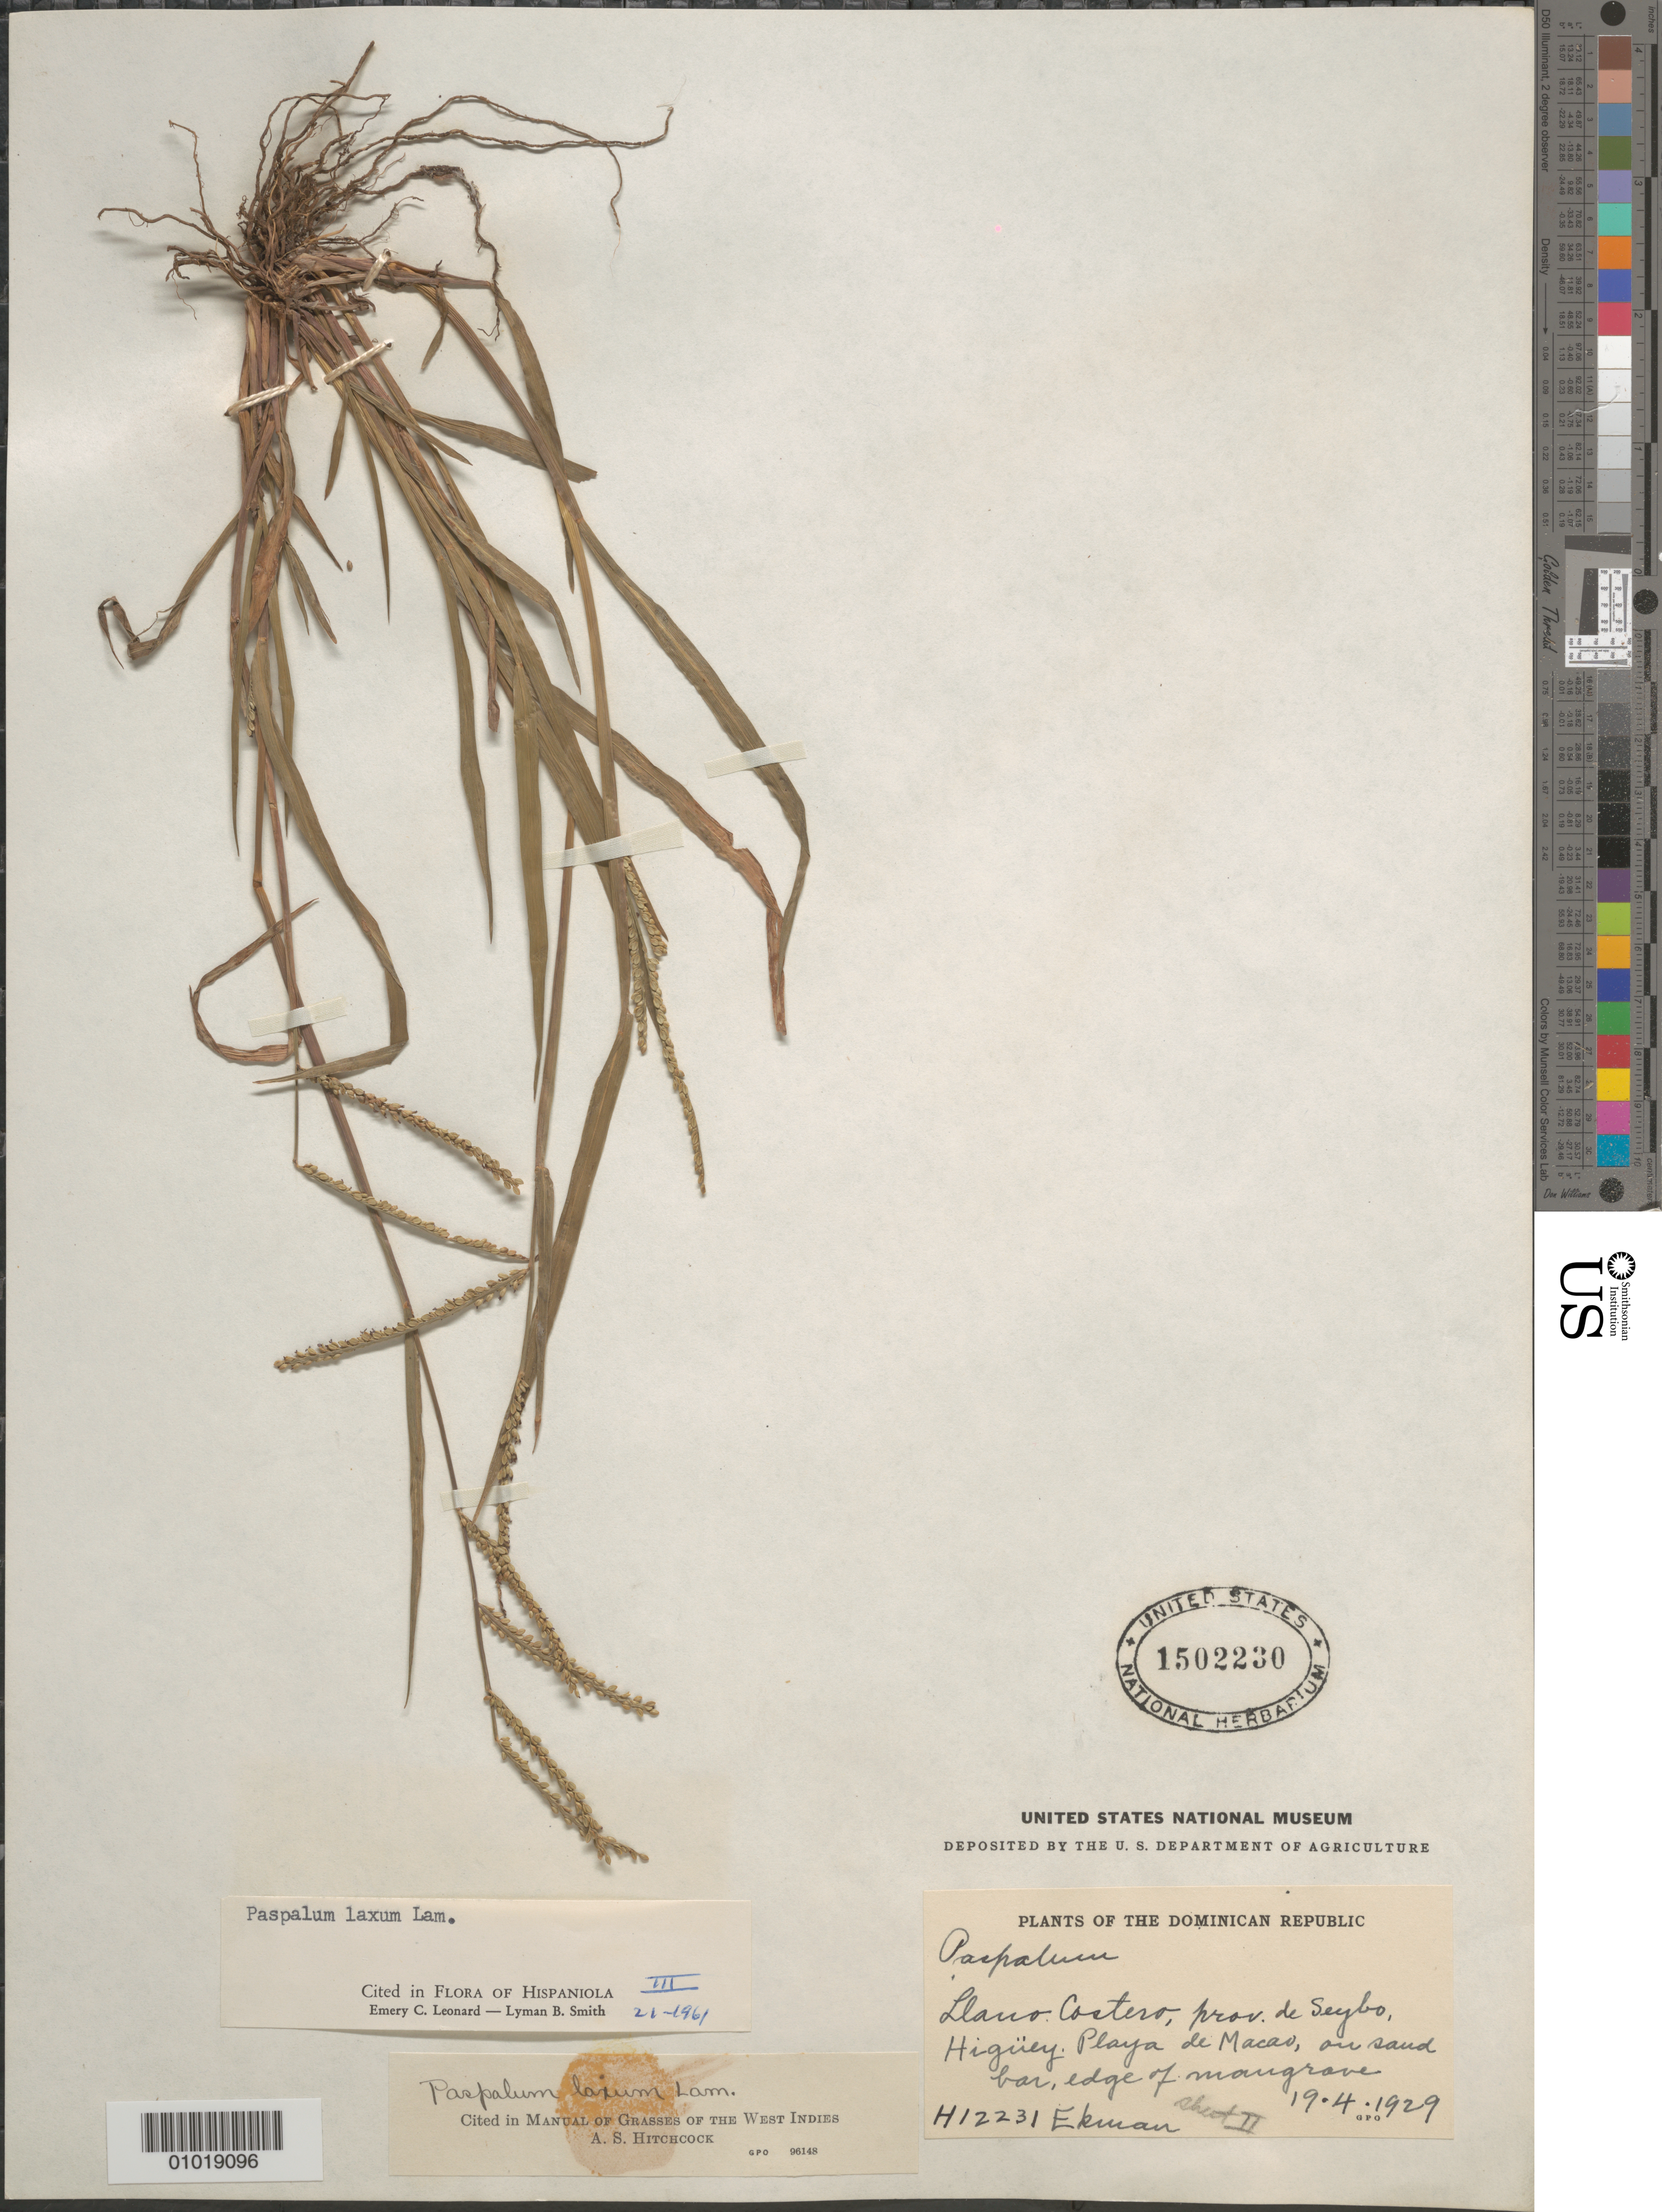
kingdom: Plantae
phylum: Tracheophyta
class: Liliopsida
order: Poales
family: Poaceae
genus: Paspalum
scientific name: Paspalum laxum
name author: Lam.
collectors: E. L. Ekman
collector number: H 12231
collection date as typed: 19 Apr 1929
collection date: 1929-04-19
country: Dominican Republic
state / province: El Seibo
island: Hispaniola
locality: Llano Costero, Higuey, Playa de Macao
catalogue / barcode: US 1502230